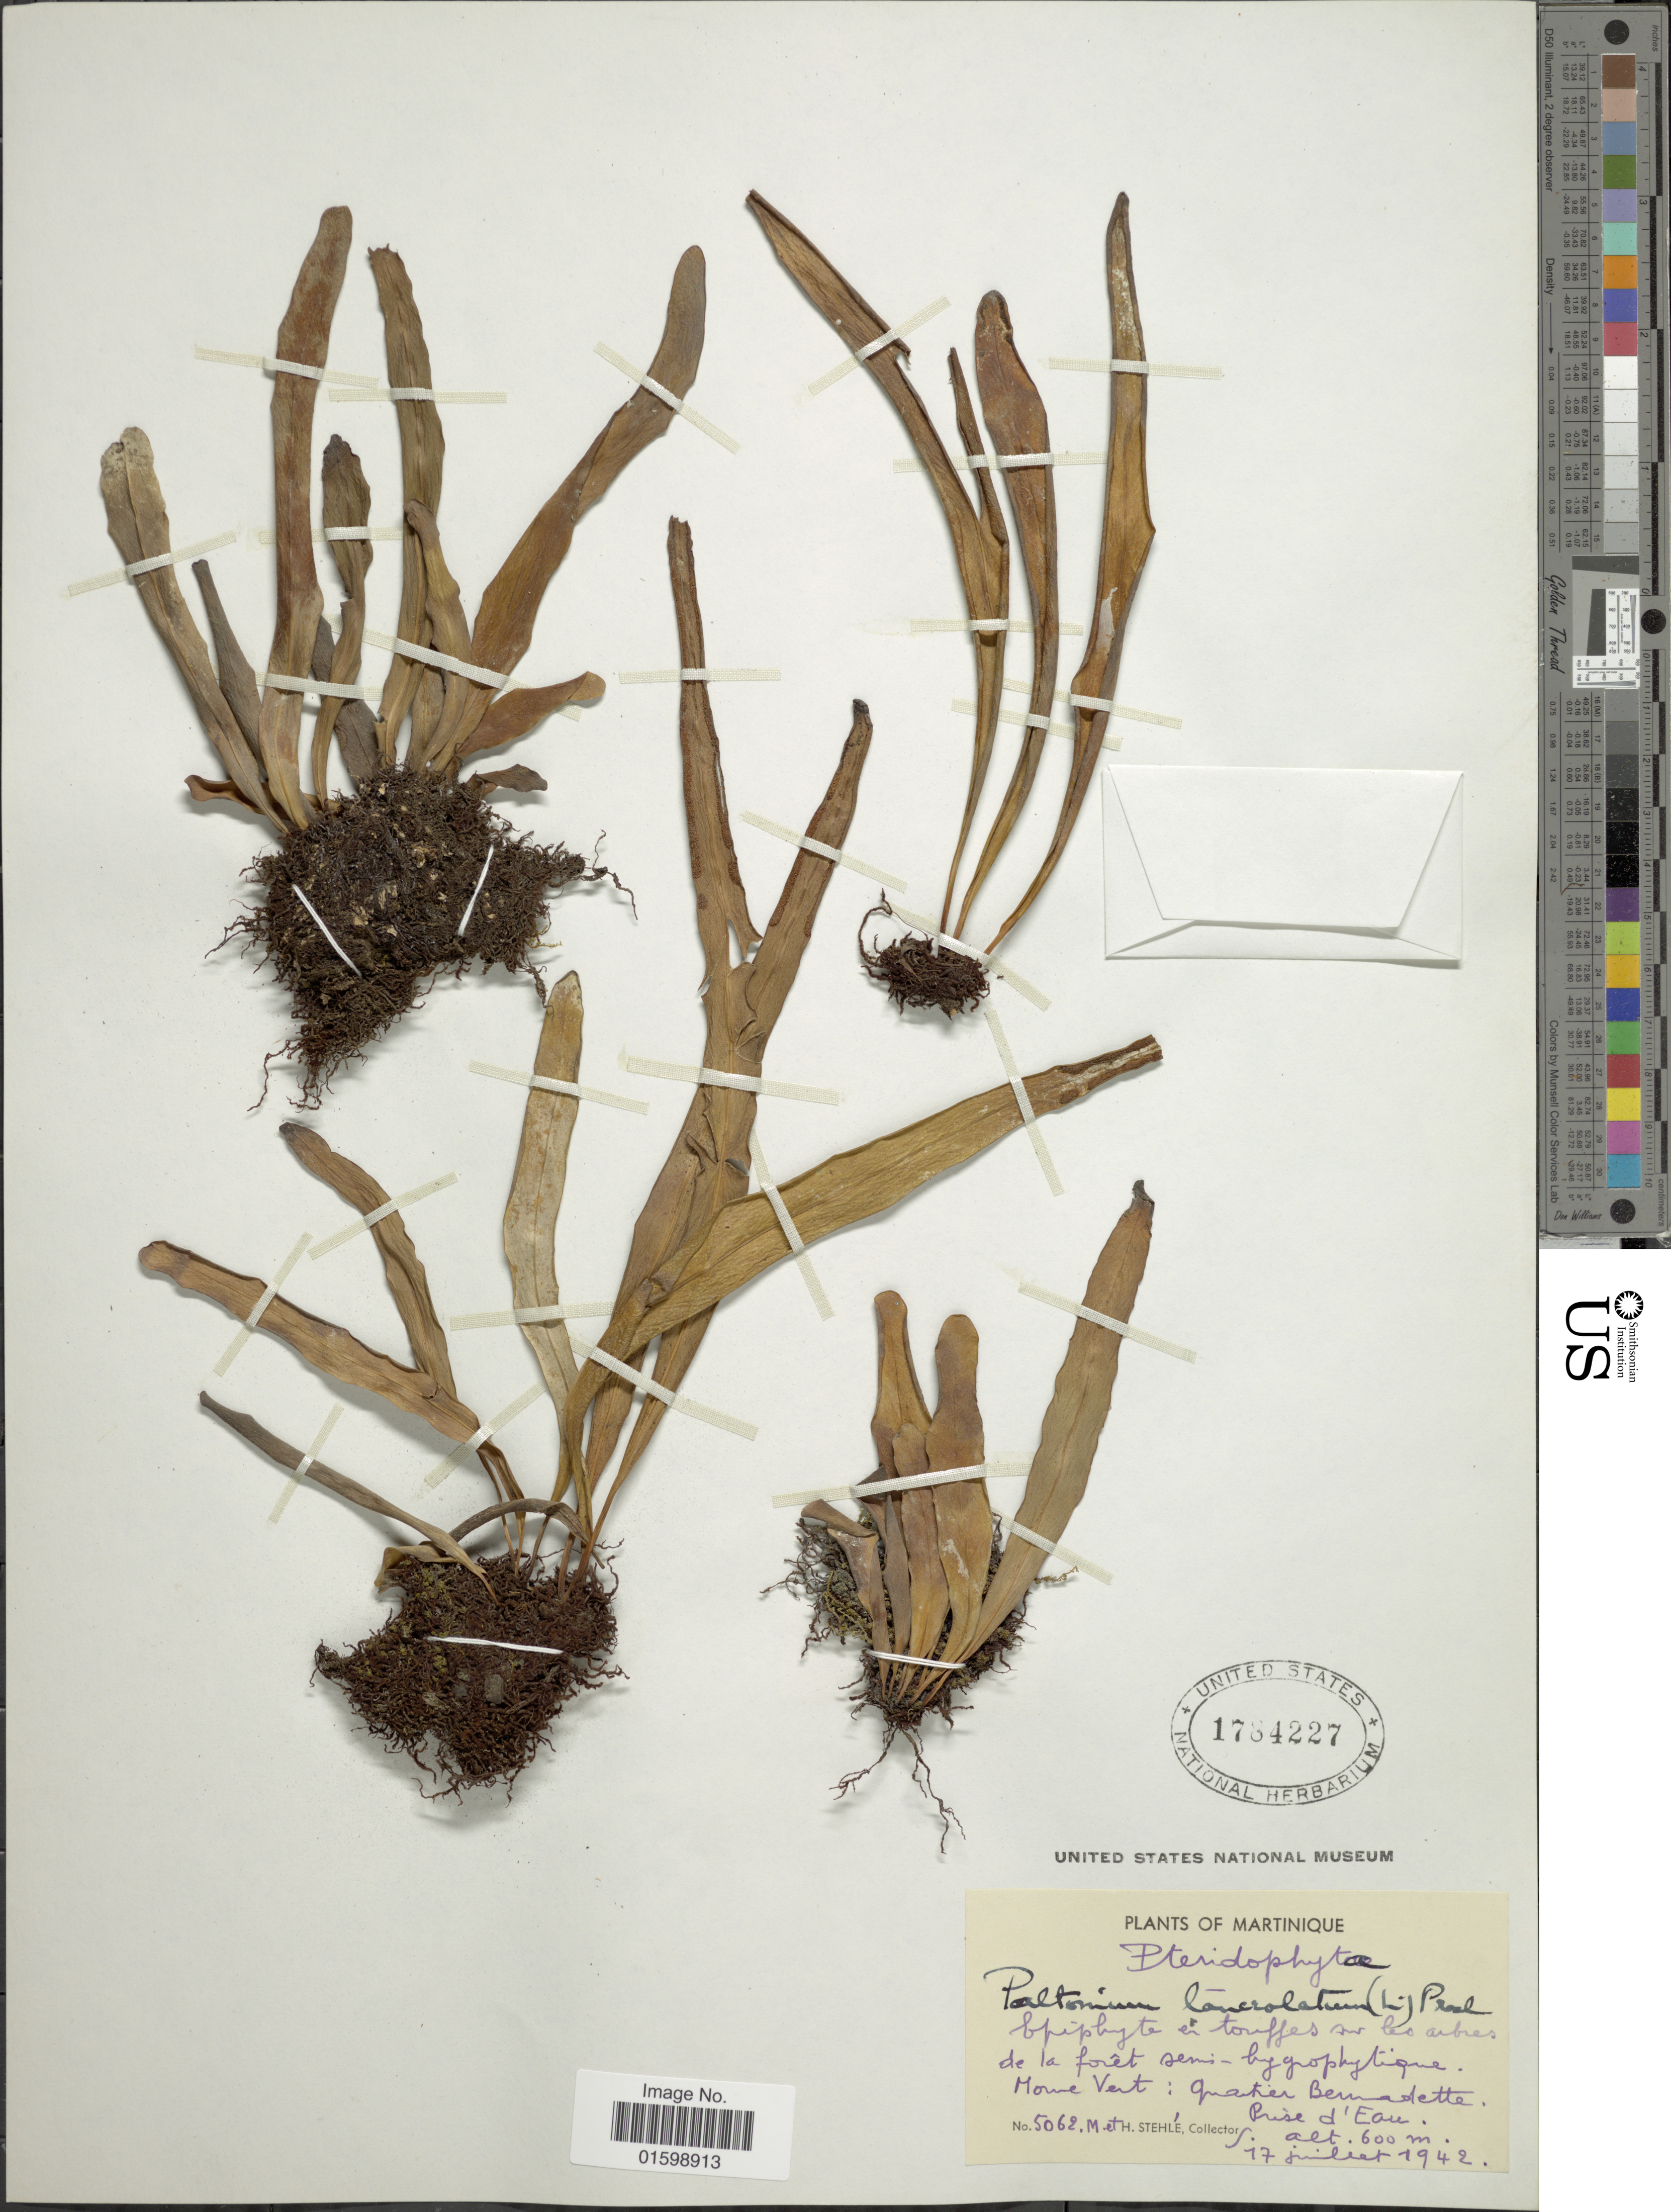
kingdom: Plantae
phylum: Tracheophyta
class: Polypodiopsida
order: Polypodiales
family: Polypodiaceae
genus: Pleopeltis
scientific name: Pleopeltis marginata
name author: A.R. Sm. & Tejero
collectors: M. Stehlé & H. Stehlé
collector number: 5062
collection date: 1942-07-17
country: Martinique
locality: De la forêt semi-bygophytique, Monte Vert: quartier Bernadette, Prise d'Eau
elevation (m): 600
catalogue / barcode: US 1784227